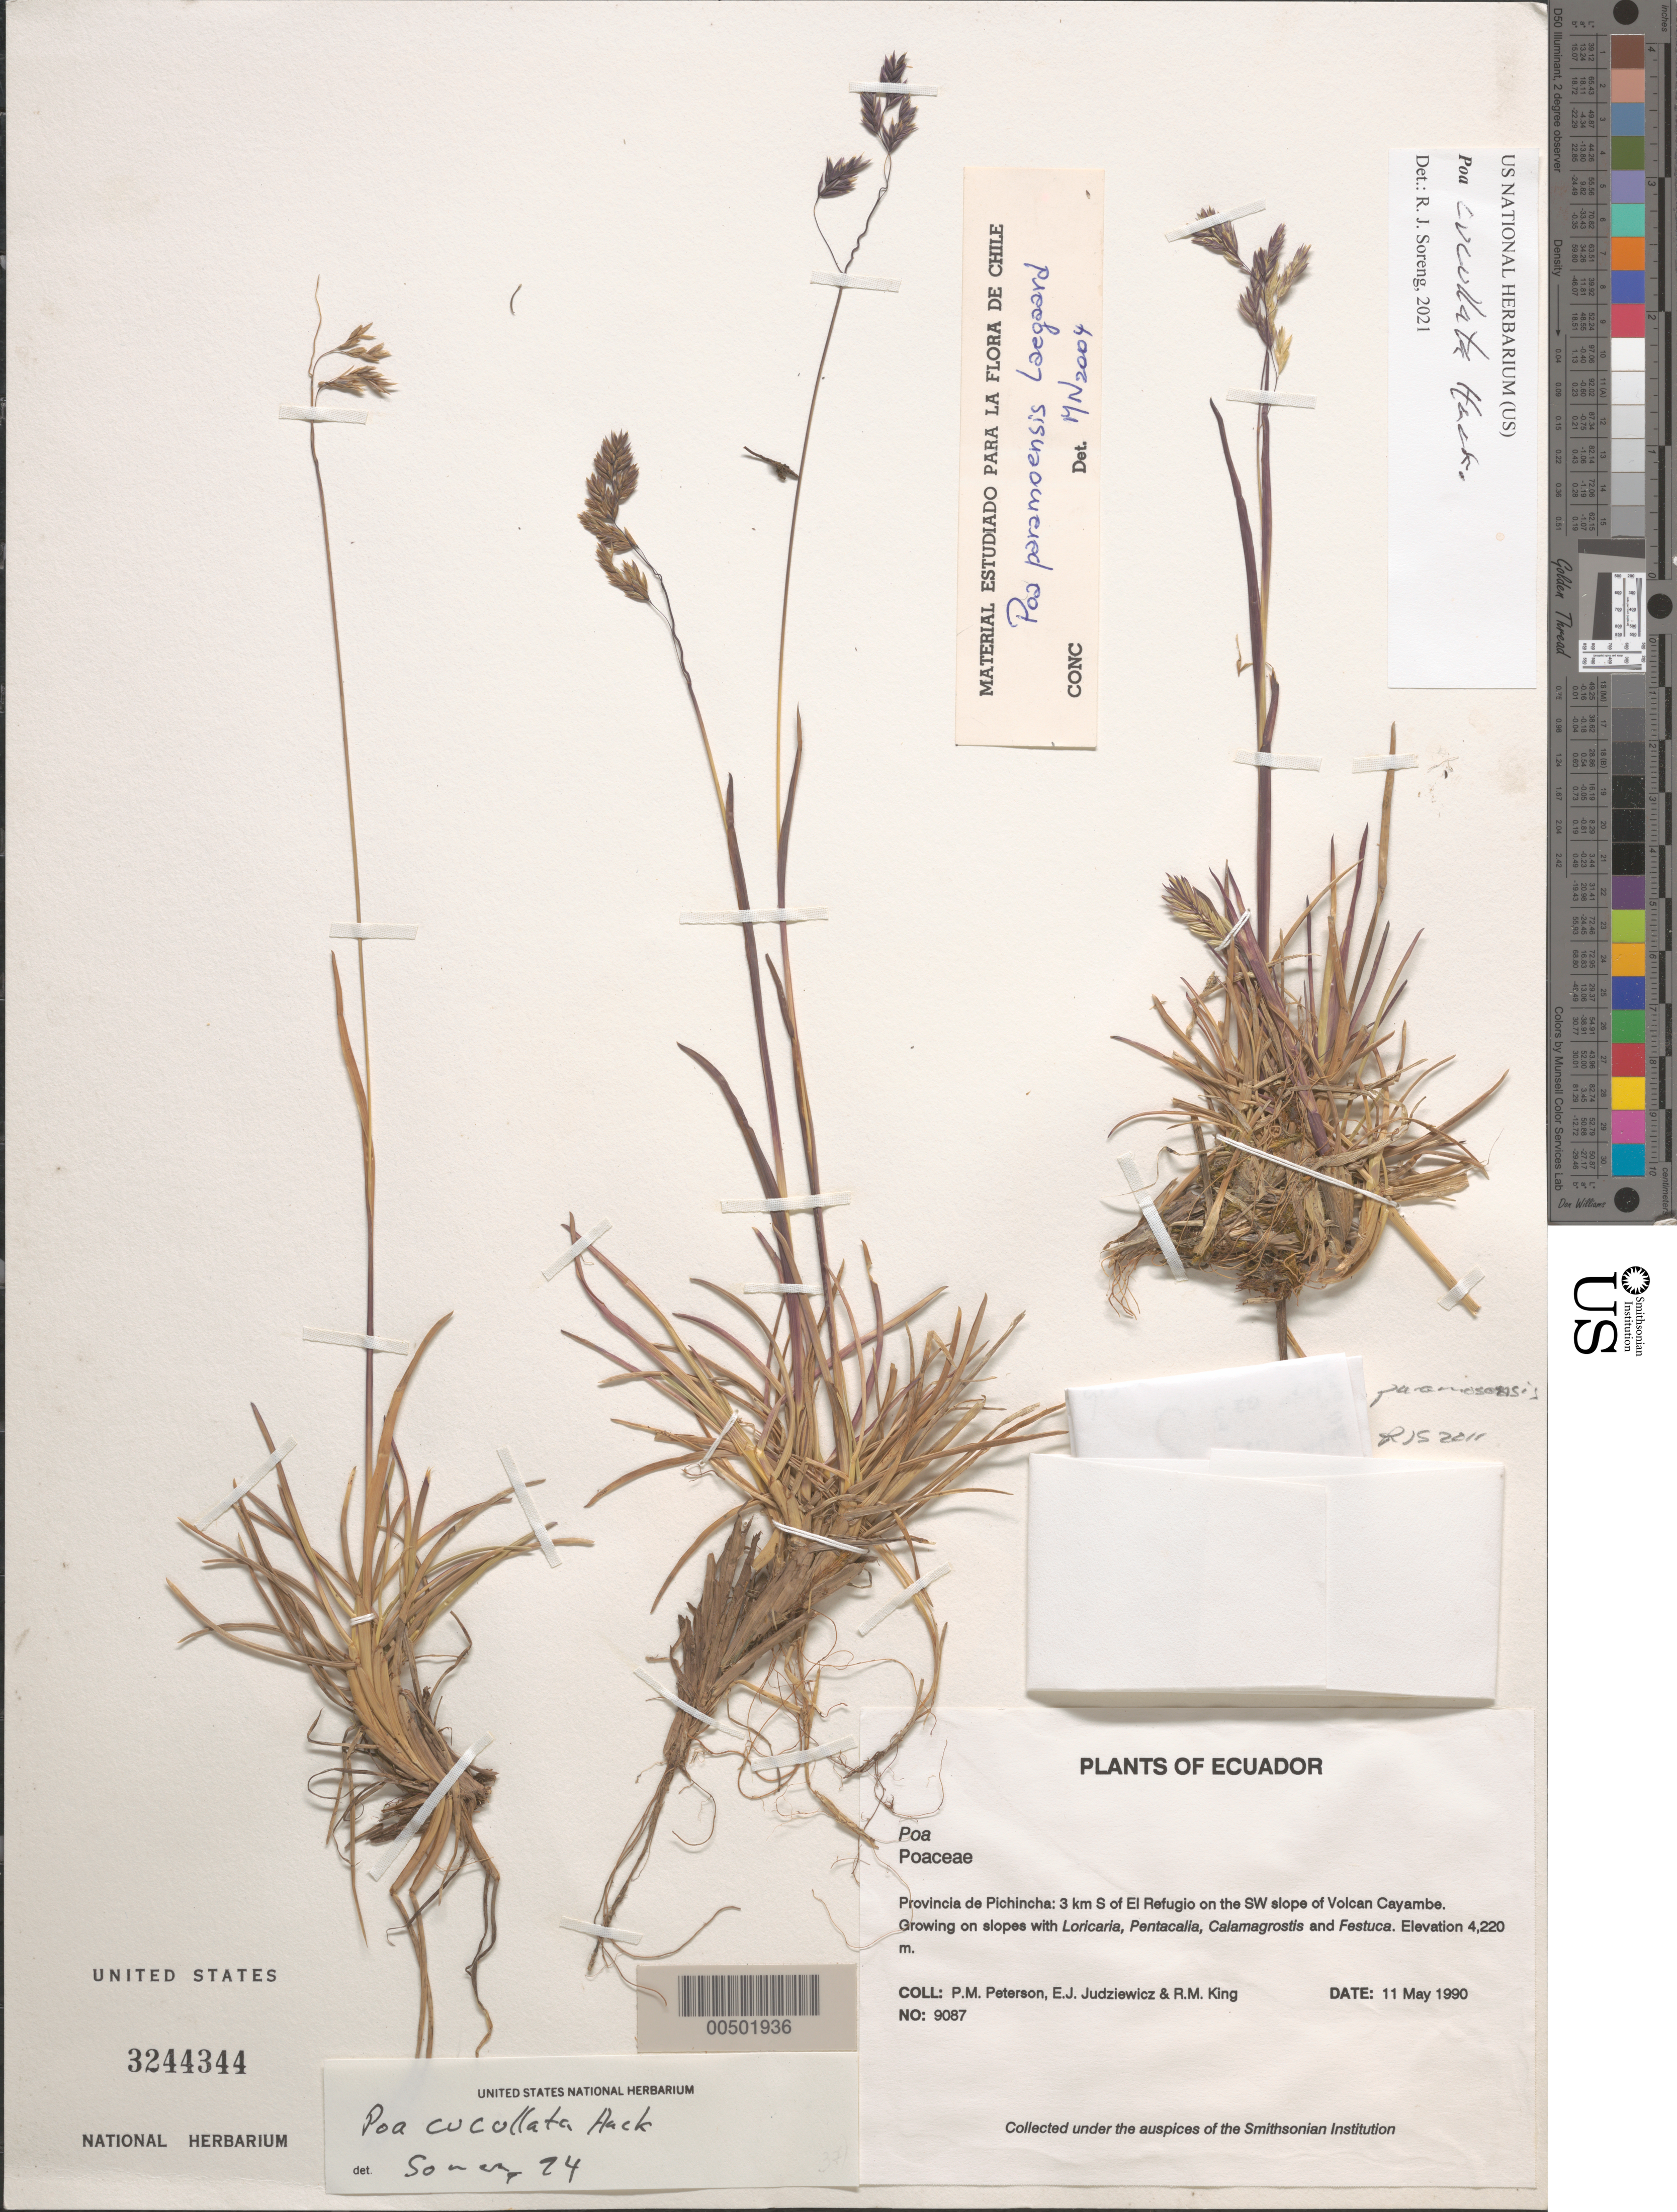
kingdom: Plantae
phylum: Tracheophyta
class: Liliopsida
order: Poales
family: Poaceae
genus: Poa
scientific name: Poa cucullata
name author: Hack.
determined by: Soreng, Robert J., Research Associate (BOT), Smithsonian Institution - National Museum of Natural History (UNITED STATES)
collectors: P. M. Peterson, E. J. Judziewicz & R. M. King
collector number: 09087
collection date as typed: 11 May 1990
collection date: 1990-05-11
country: Ecuador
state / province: Pichincha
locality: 3 km S of El Refugio on the SW slope of Volcan Cayambe.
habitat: Growing on slopes with Loricaria, Pentacalia, Calamagrostis and Festuca.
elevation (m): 4220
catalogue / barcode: US 3244344